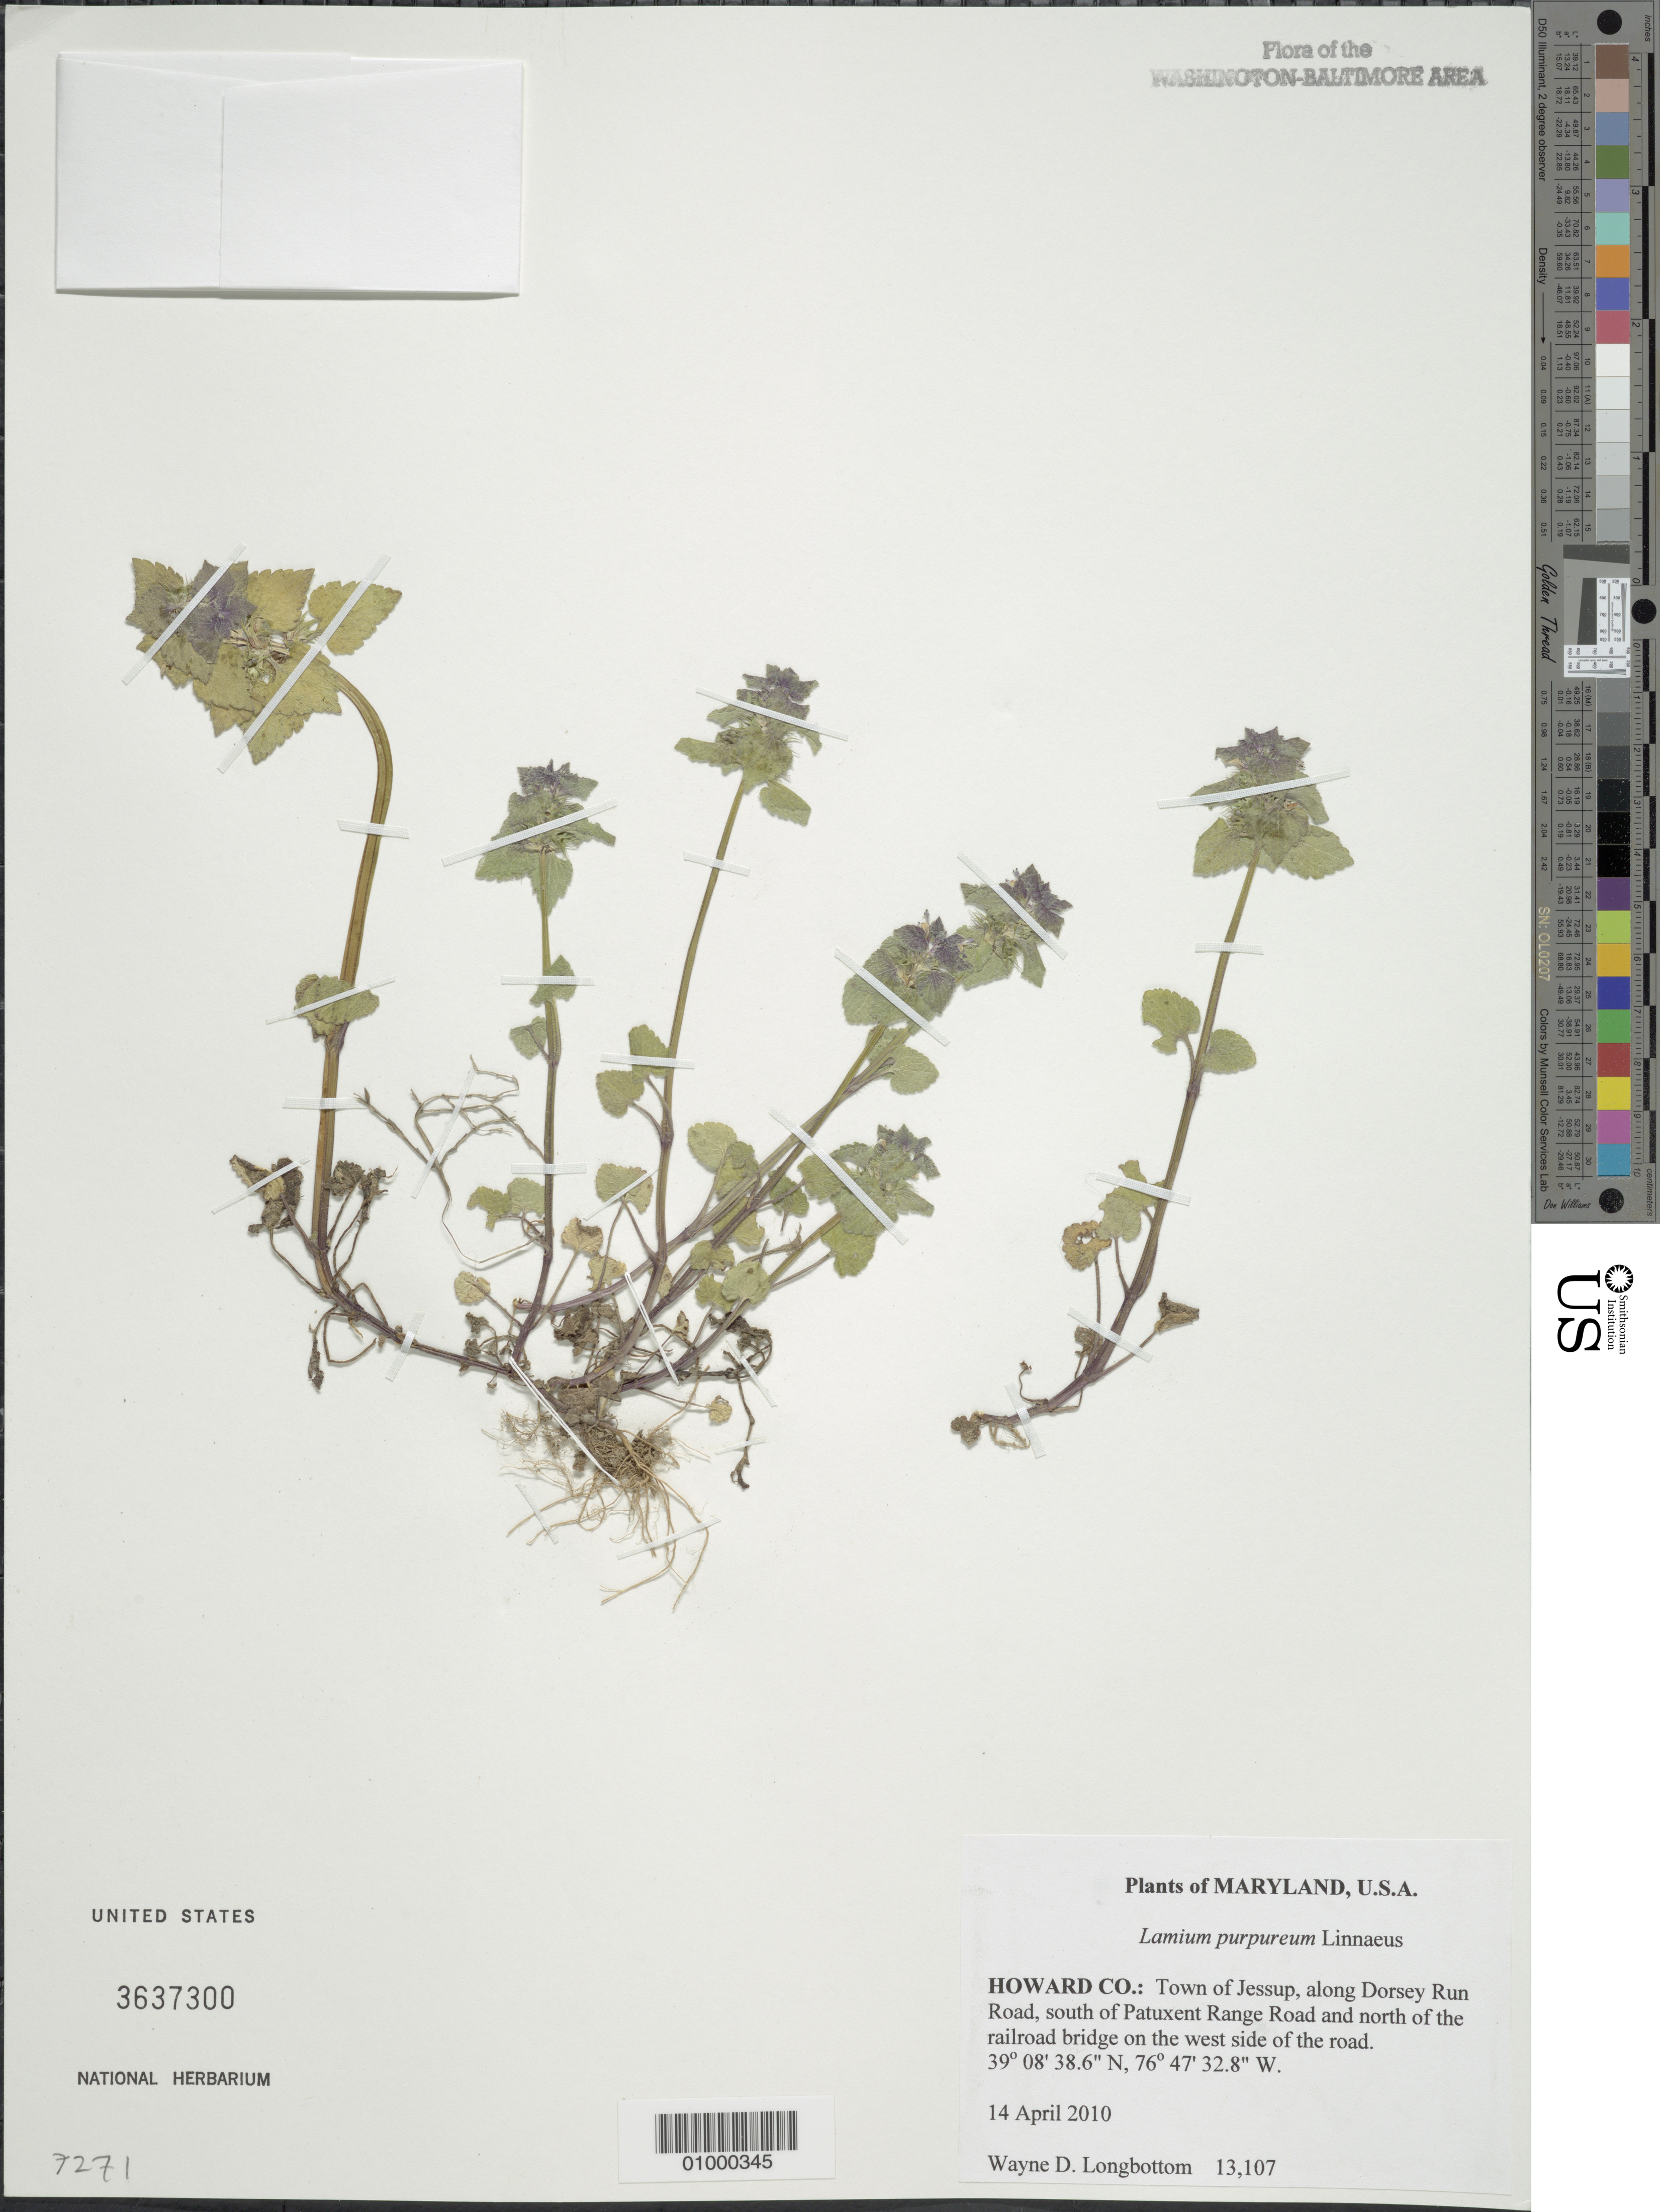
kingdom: Plantae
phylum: Tracheophyta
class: Magnoliopsida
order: Lamiales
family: Lamiaceae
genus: Lamium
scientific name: Lamium purpureum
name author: L.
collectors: W. D. Longbottom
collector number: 13107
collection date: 2010-04-14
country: United States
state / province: Maryland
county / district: Howard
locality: Town of Jessup, along Dorsey Run Road, south of Patuxent Range Road and north of the railroad bridge on the west side of the road.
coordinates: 39 08 38.6 N, 76 47 32.8 W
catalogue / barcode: US 3637300